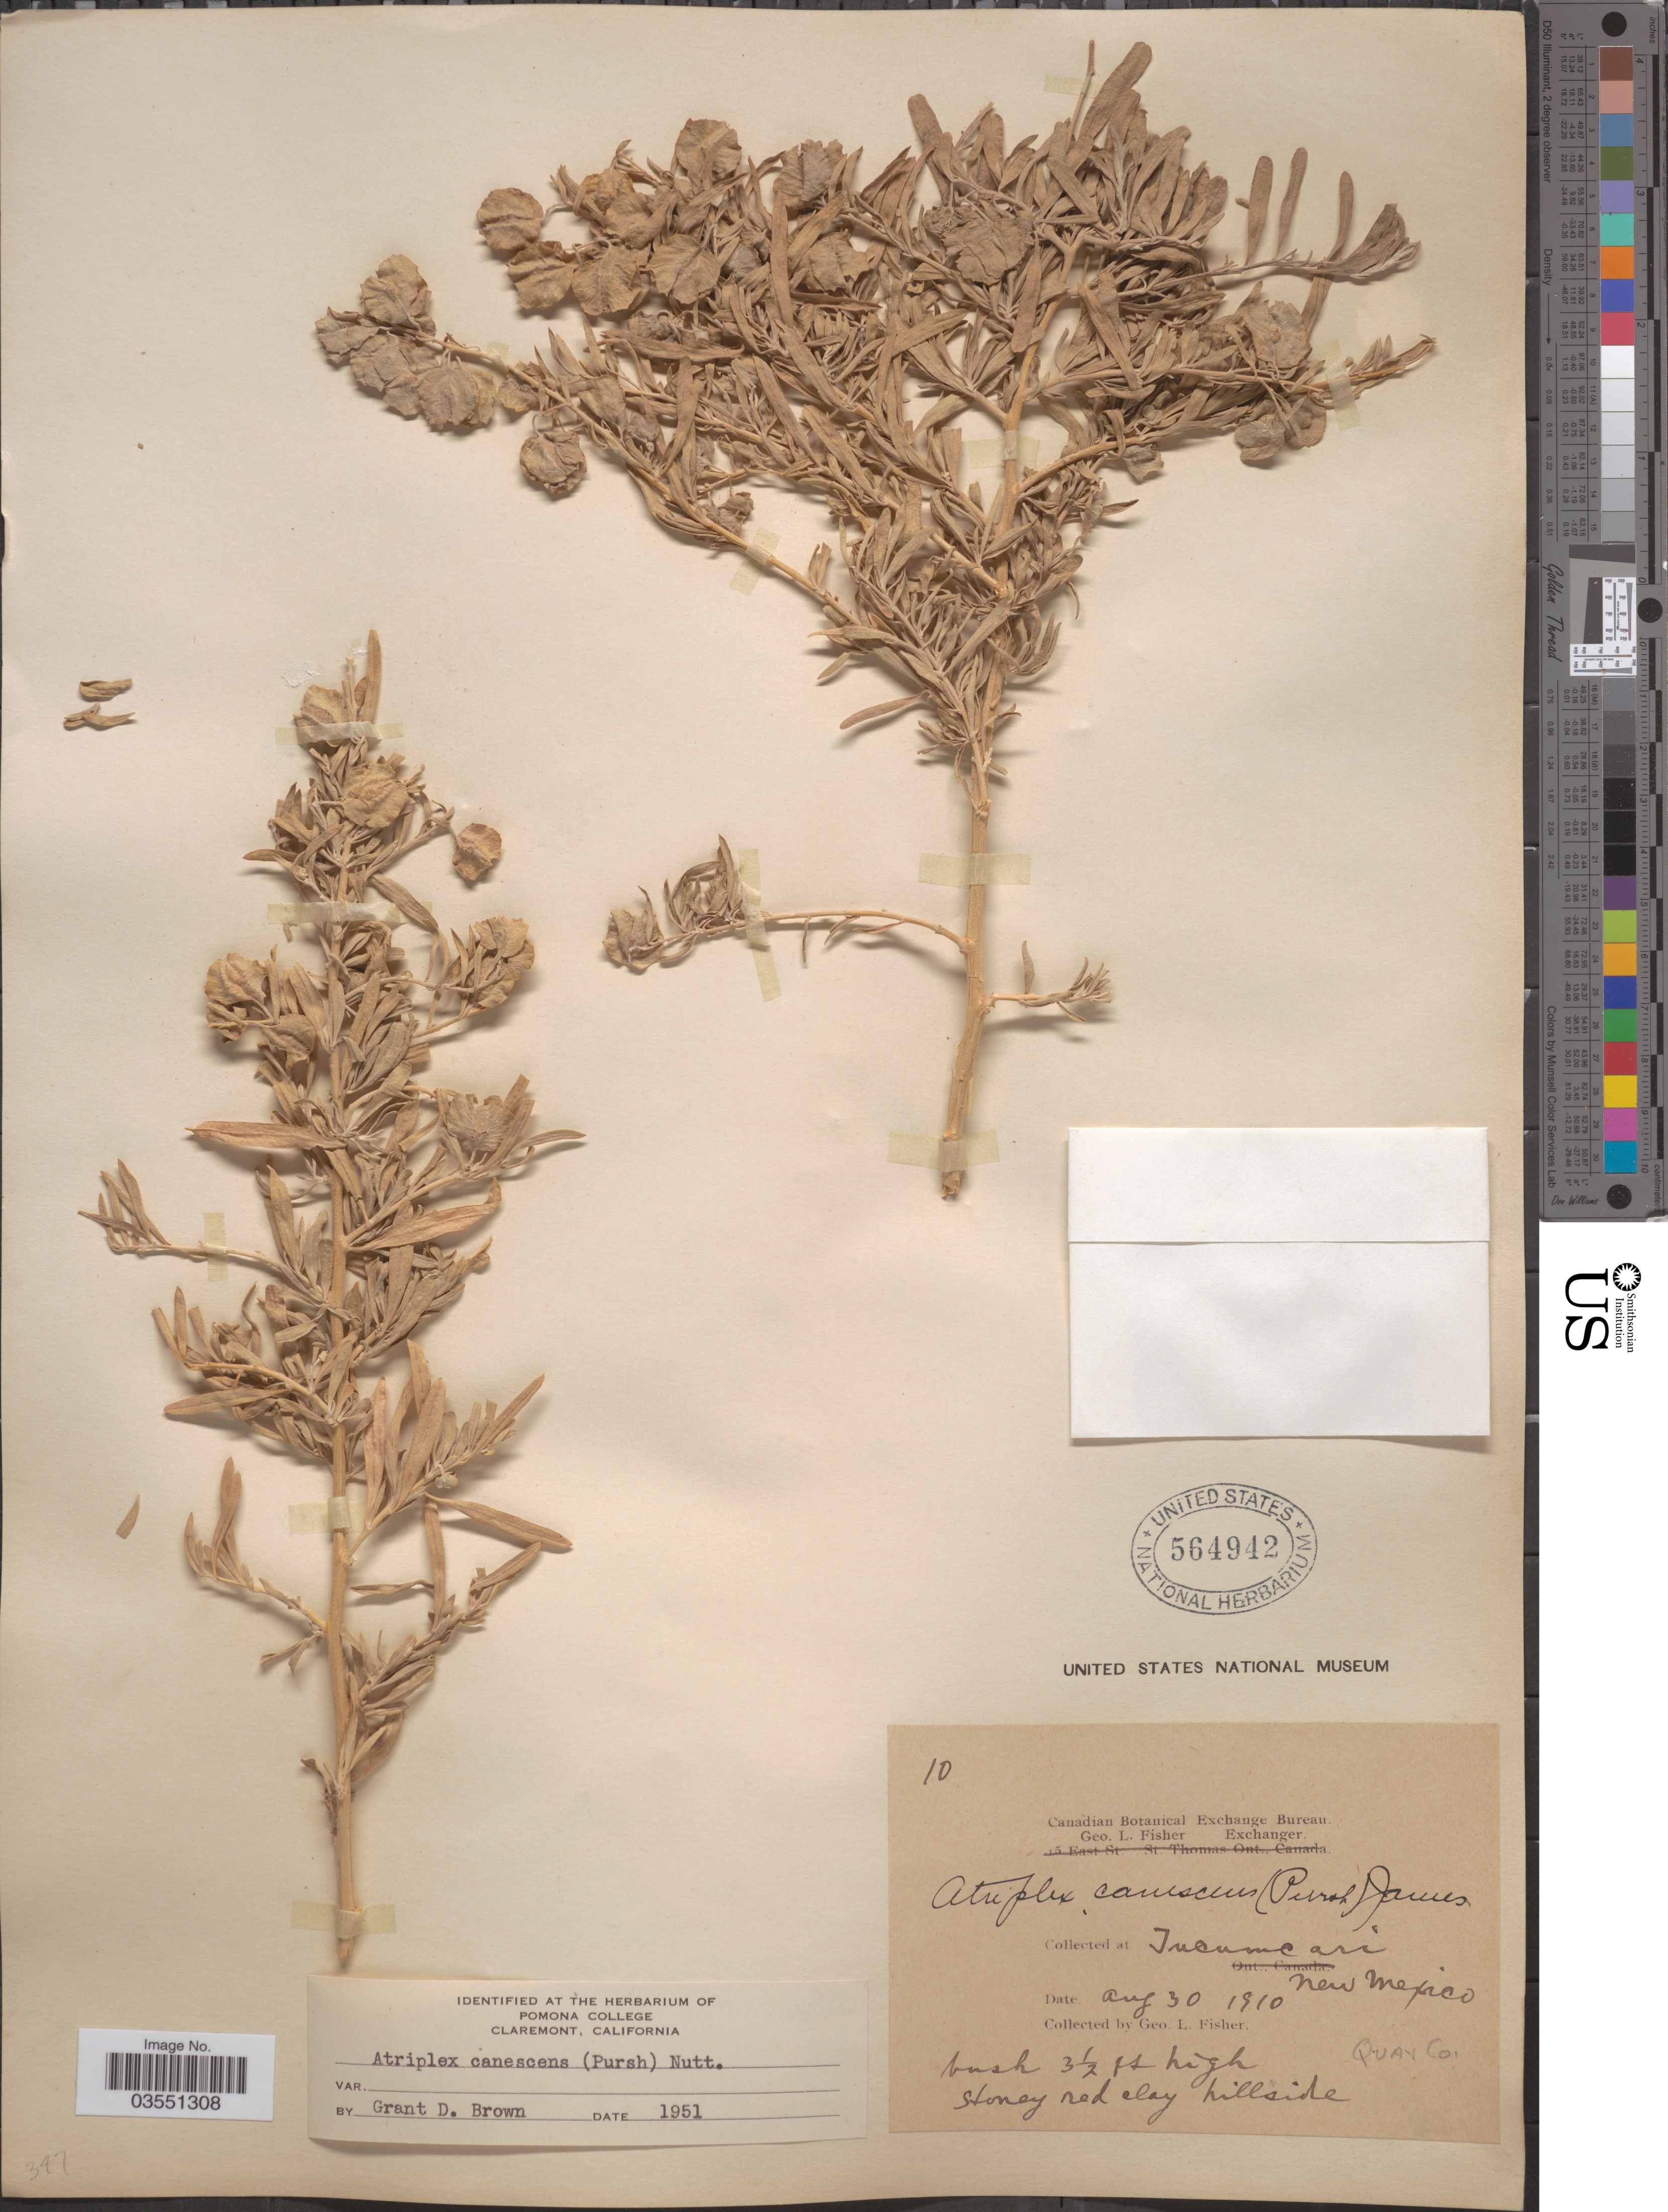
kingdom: Plantae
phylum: Tracheophyta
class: Magnoliopsida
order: Caryophyllales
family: Amaranthaceae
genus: Atriplex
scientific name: Atriplex canescens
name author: (Pursh) Nutt.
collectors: G. L. Fisher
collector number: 10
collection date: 1910-08-30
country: United States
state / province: New Mexico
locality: Tucumcari. Quay Co.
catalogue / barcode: US 564942